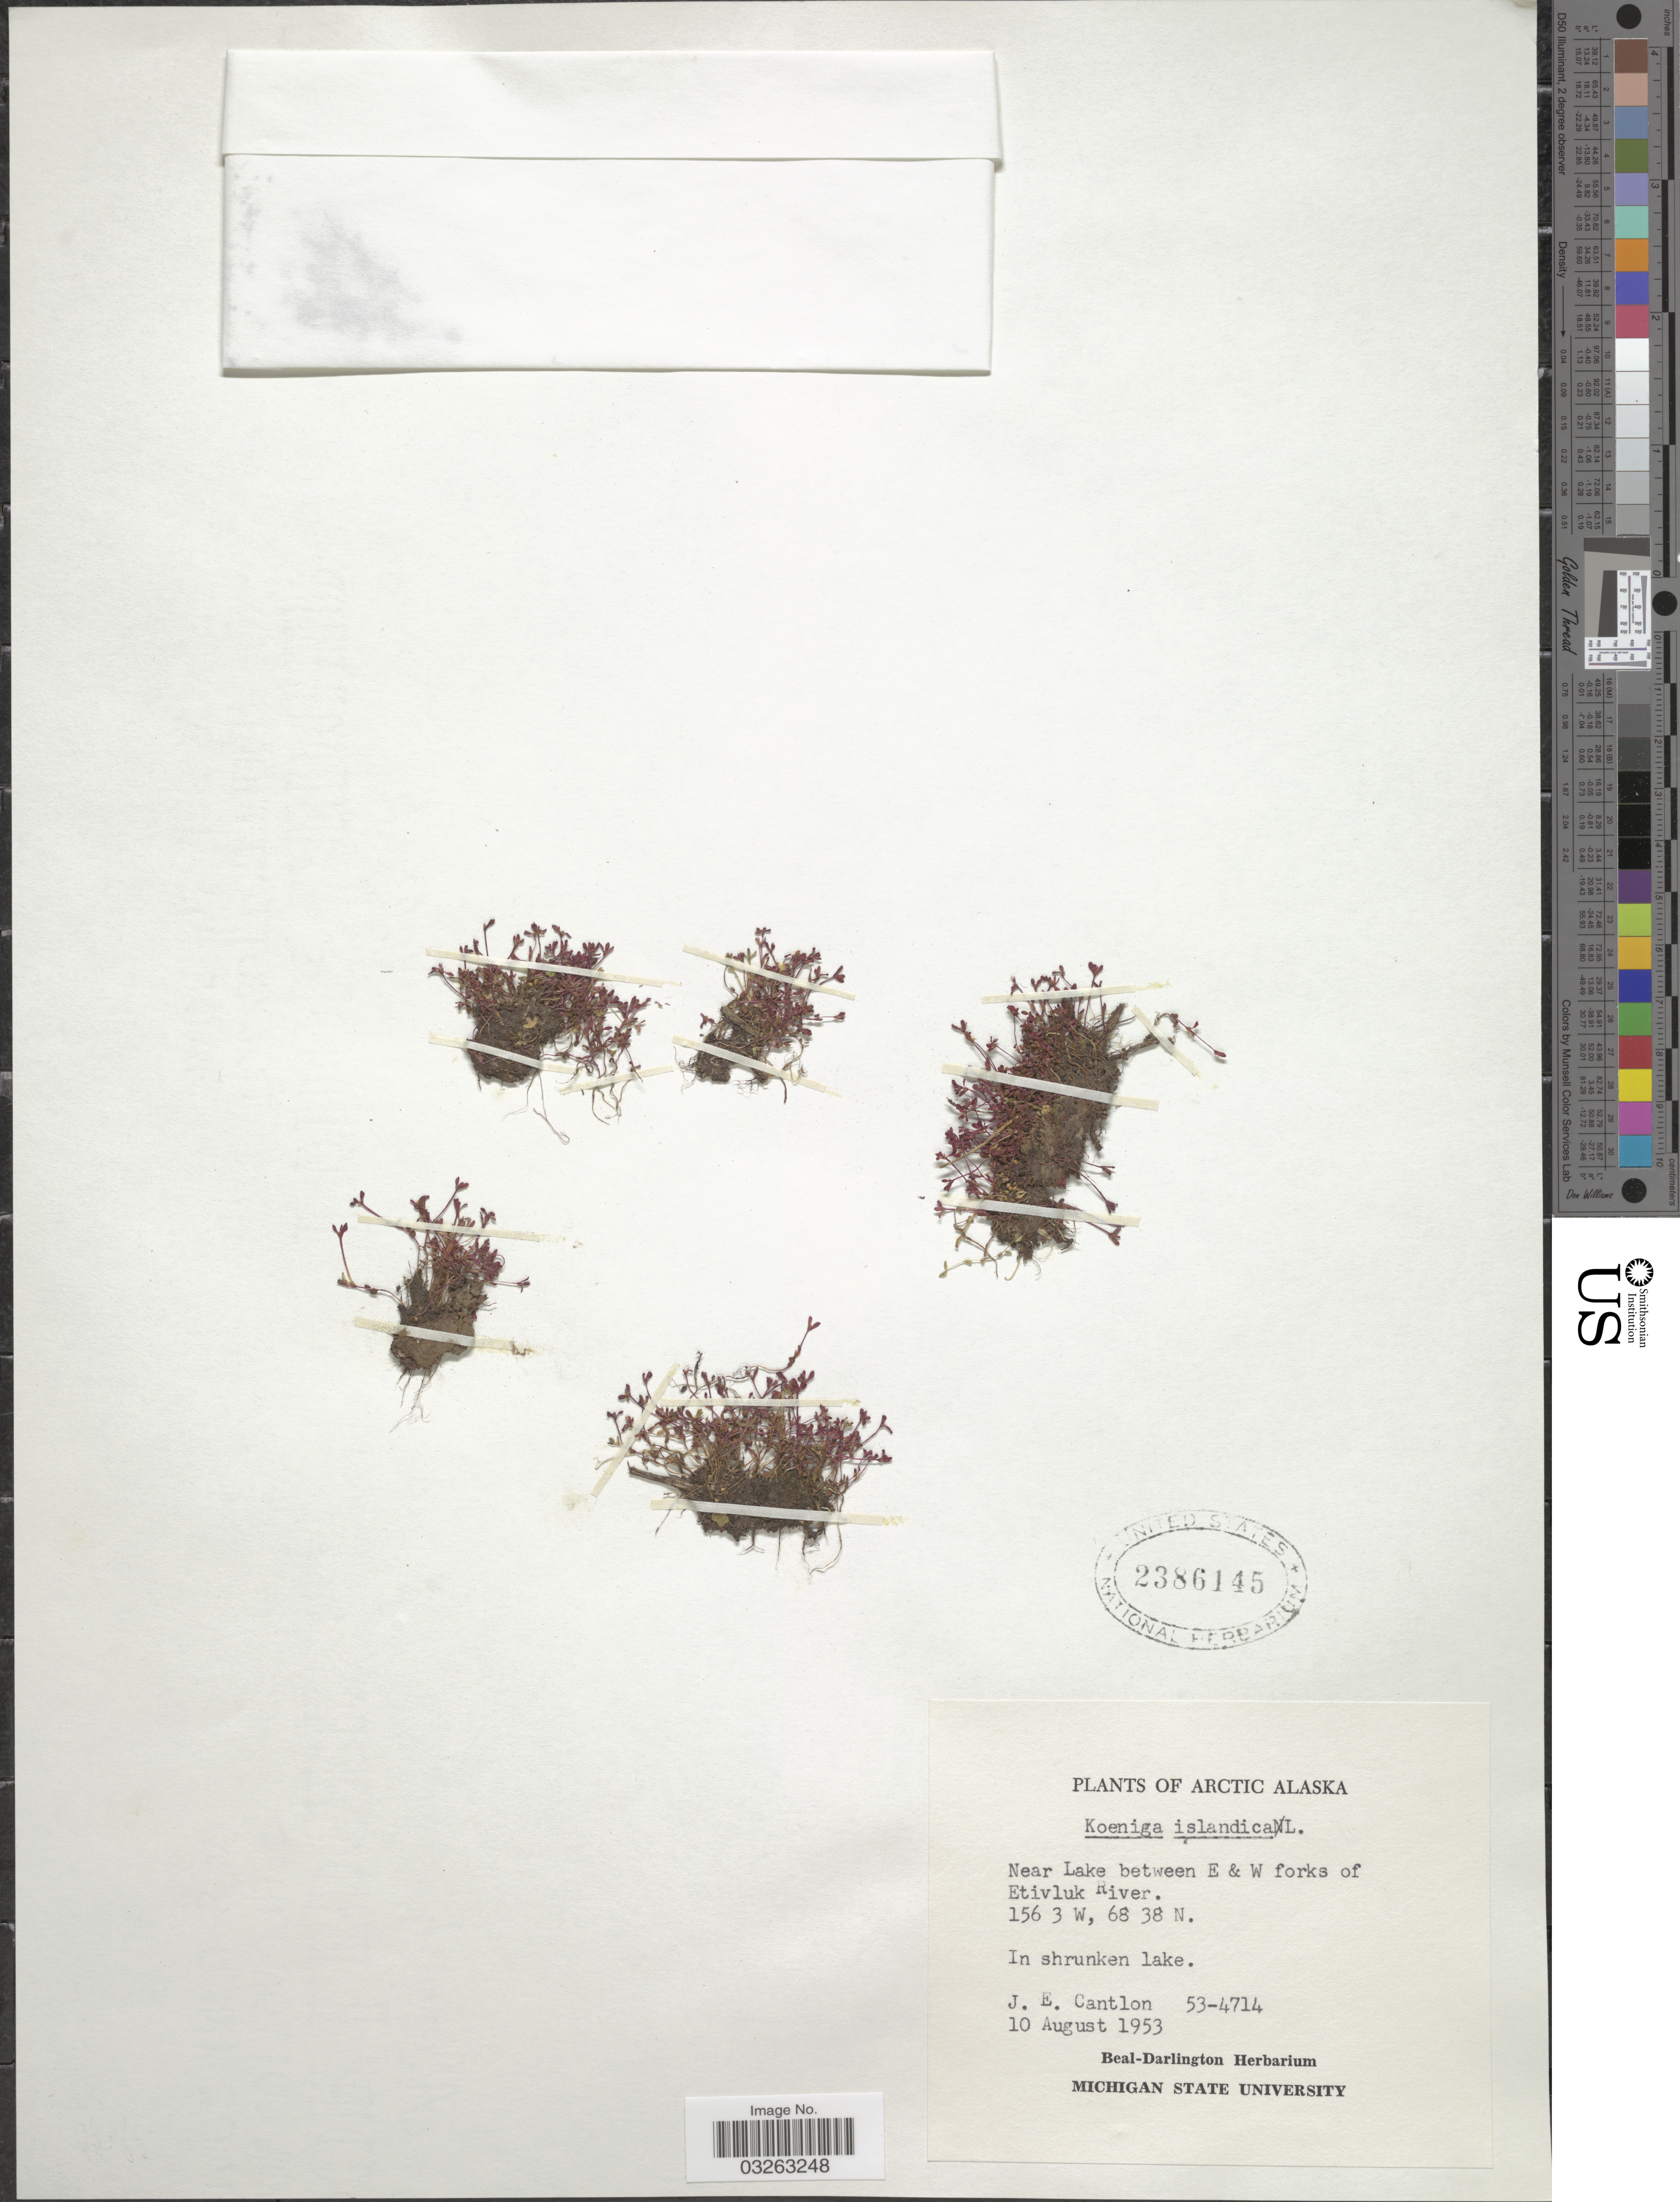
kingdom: Plantae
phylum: Tracheophyta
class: Magnoliopsida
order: Caryophyllales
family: Polygonaceae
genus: Koenigia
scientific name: Koenigia islandica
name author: L.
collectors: J. Cantlon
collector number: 53-4714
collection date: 1953-08-10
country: United States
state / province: Alaska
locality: Arctic Alaska. Near Lake between E & W forks of Etivluk River.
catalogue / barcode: US 2386145